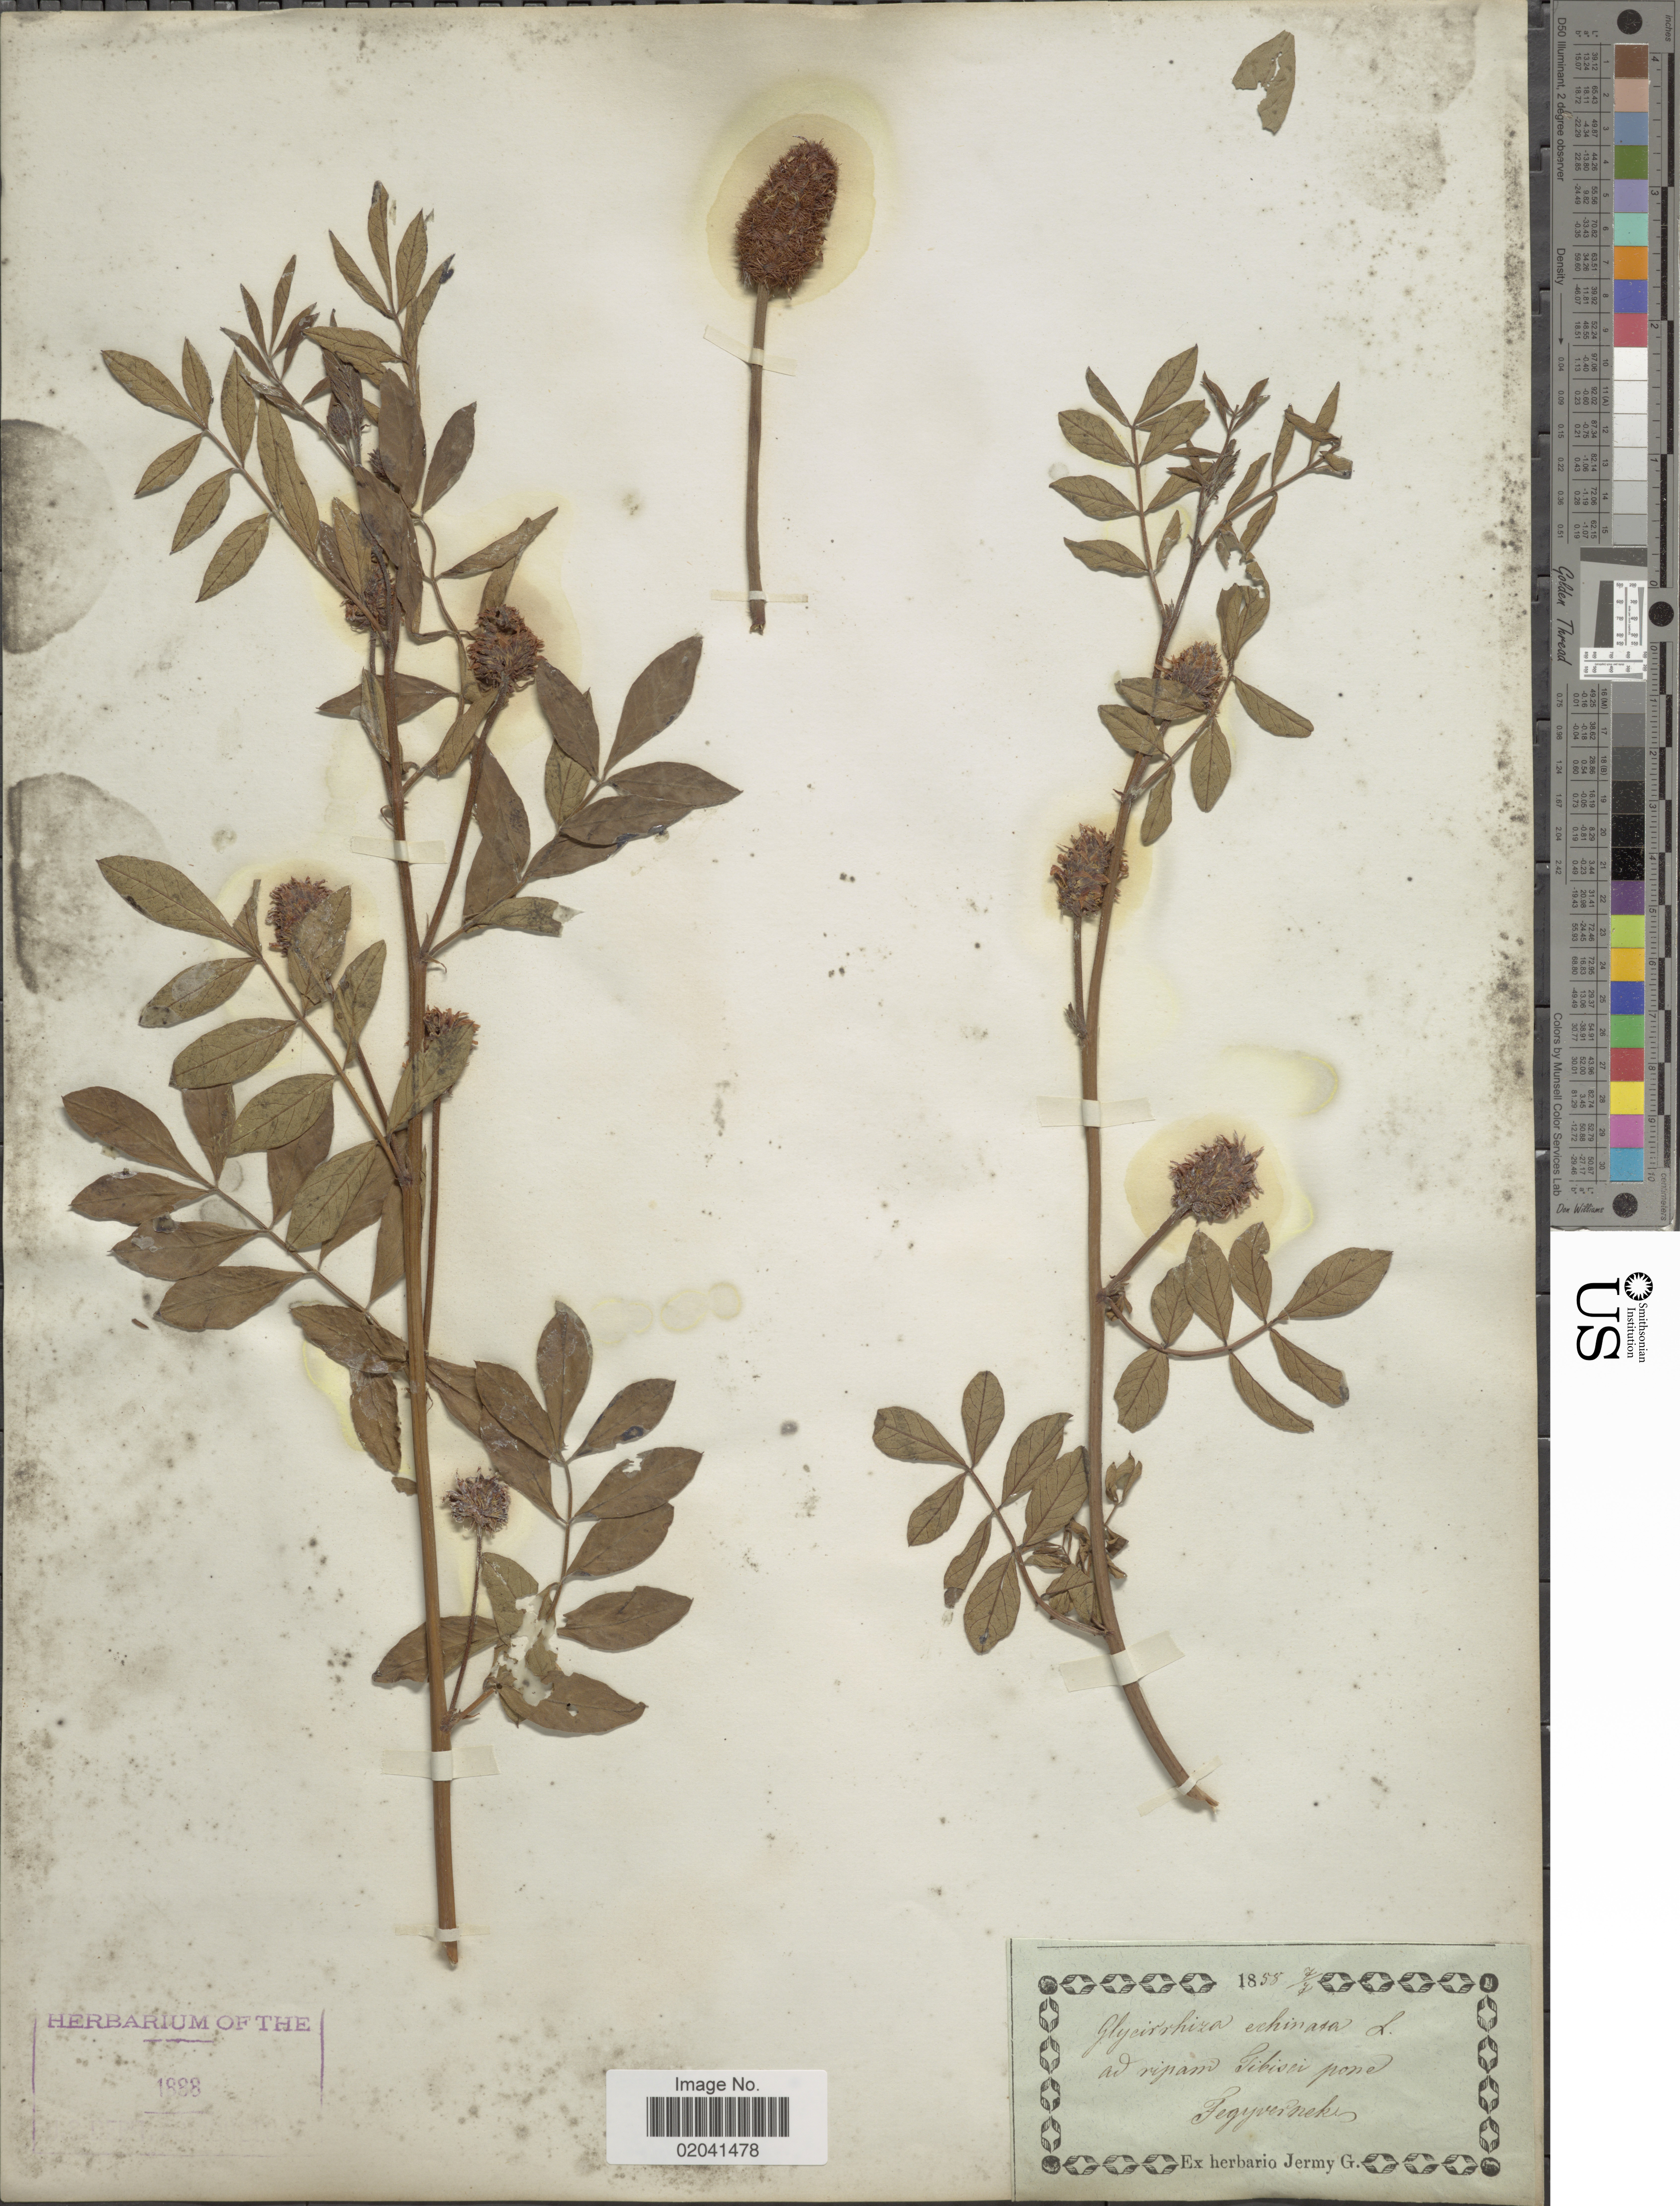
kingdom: Plantae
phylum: Tracheophyta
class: Magnoliopsida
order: Fabales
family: Fabaceae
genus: Glycyrrhiza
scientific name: Glycyrrhiza echinata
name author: L.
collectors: ex herb. G. Jermy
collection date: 1858-07-07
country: Hungary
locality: Fegyvernek